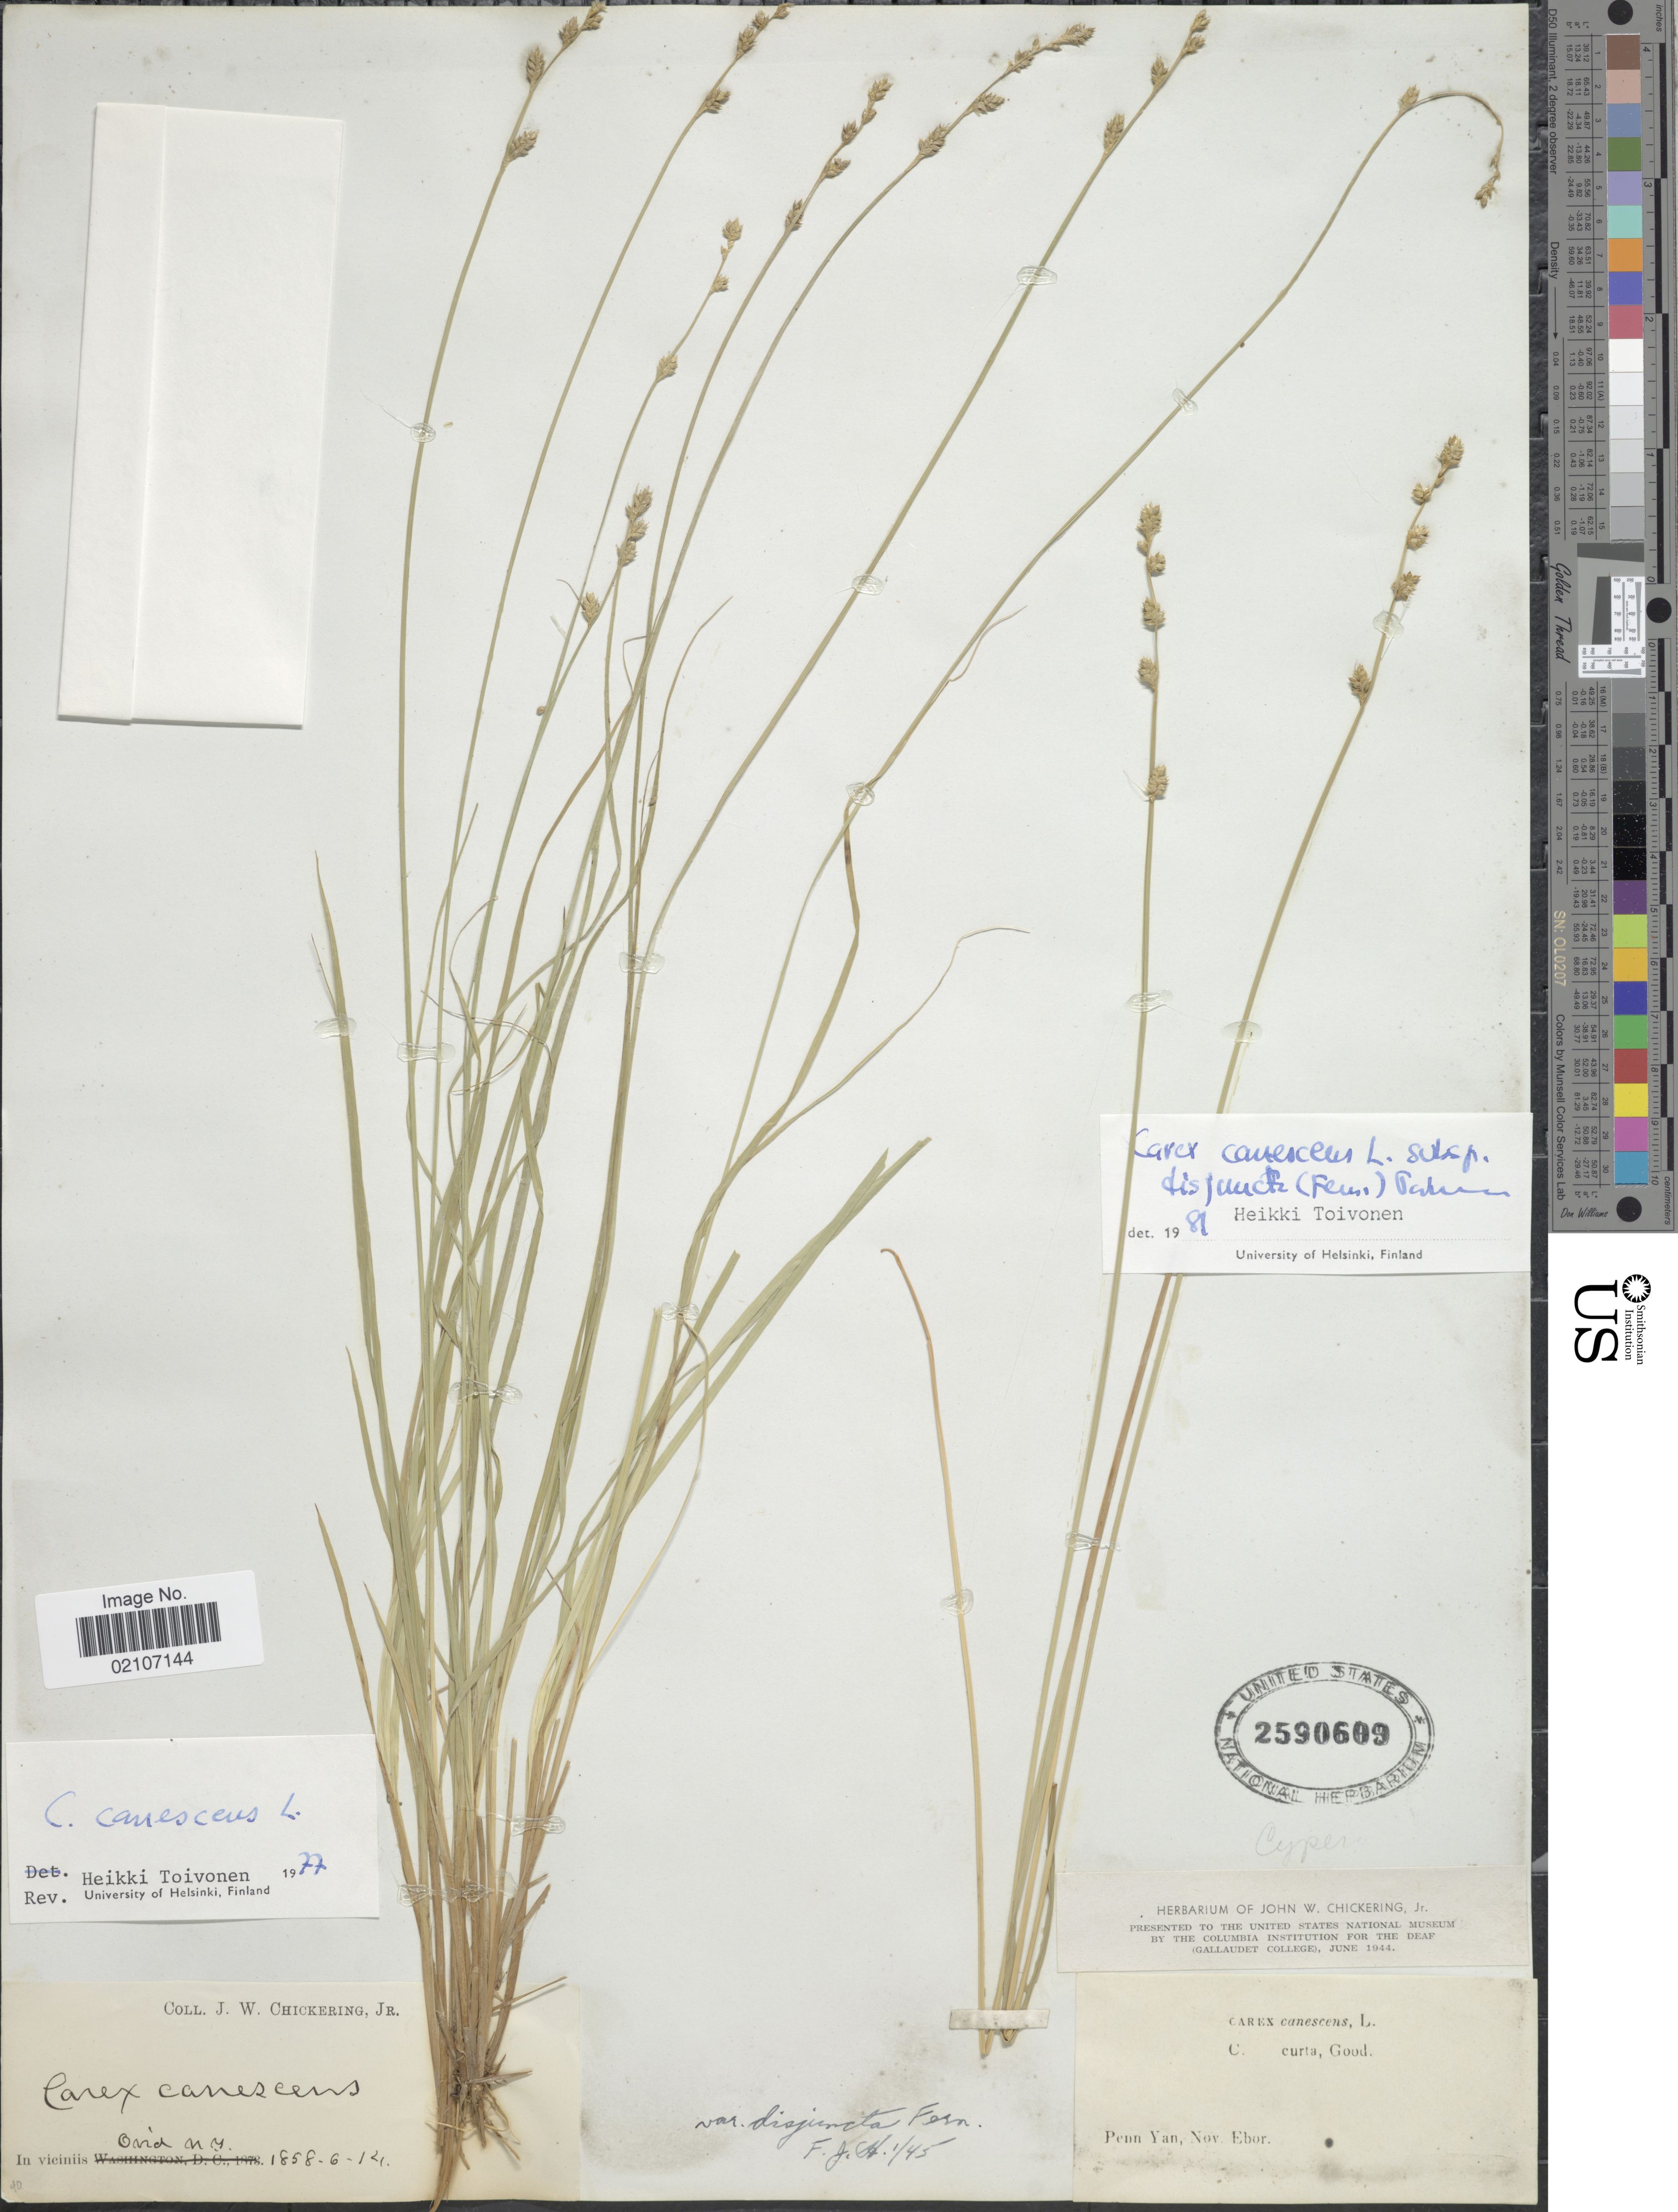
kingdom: Plantae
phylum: Tracheophyta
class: Liliopsida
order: Poales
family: Cyperaceae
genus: Carex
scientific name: Carex canescens var. disjuncta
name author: Fernald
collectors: J. W. Chickering Jr.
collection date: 1858-06-14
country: United States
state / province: New York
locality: In viciniis Ovid N.Y., Penn Yan, Nov. Ebor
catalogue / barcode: US 2590609